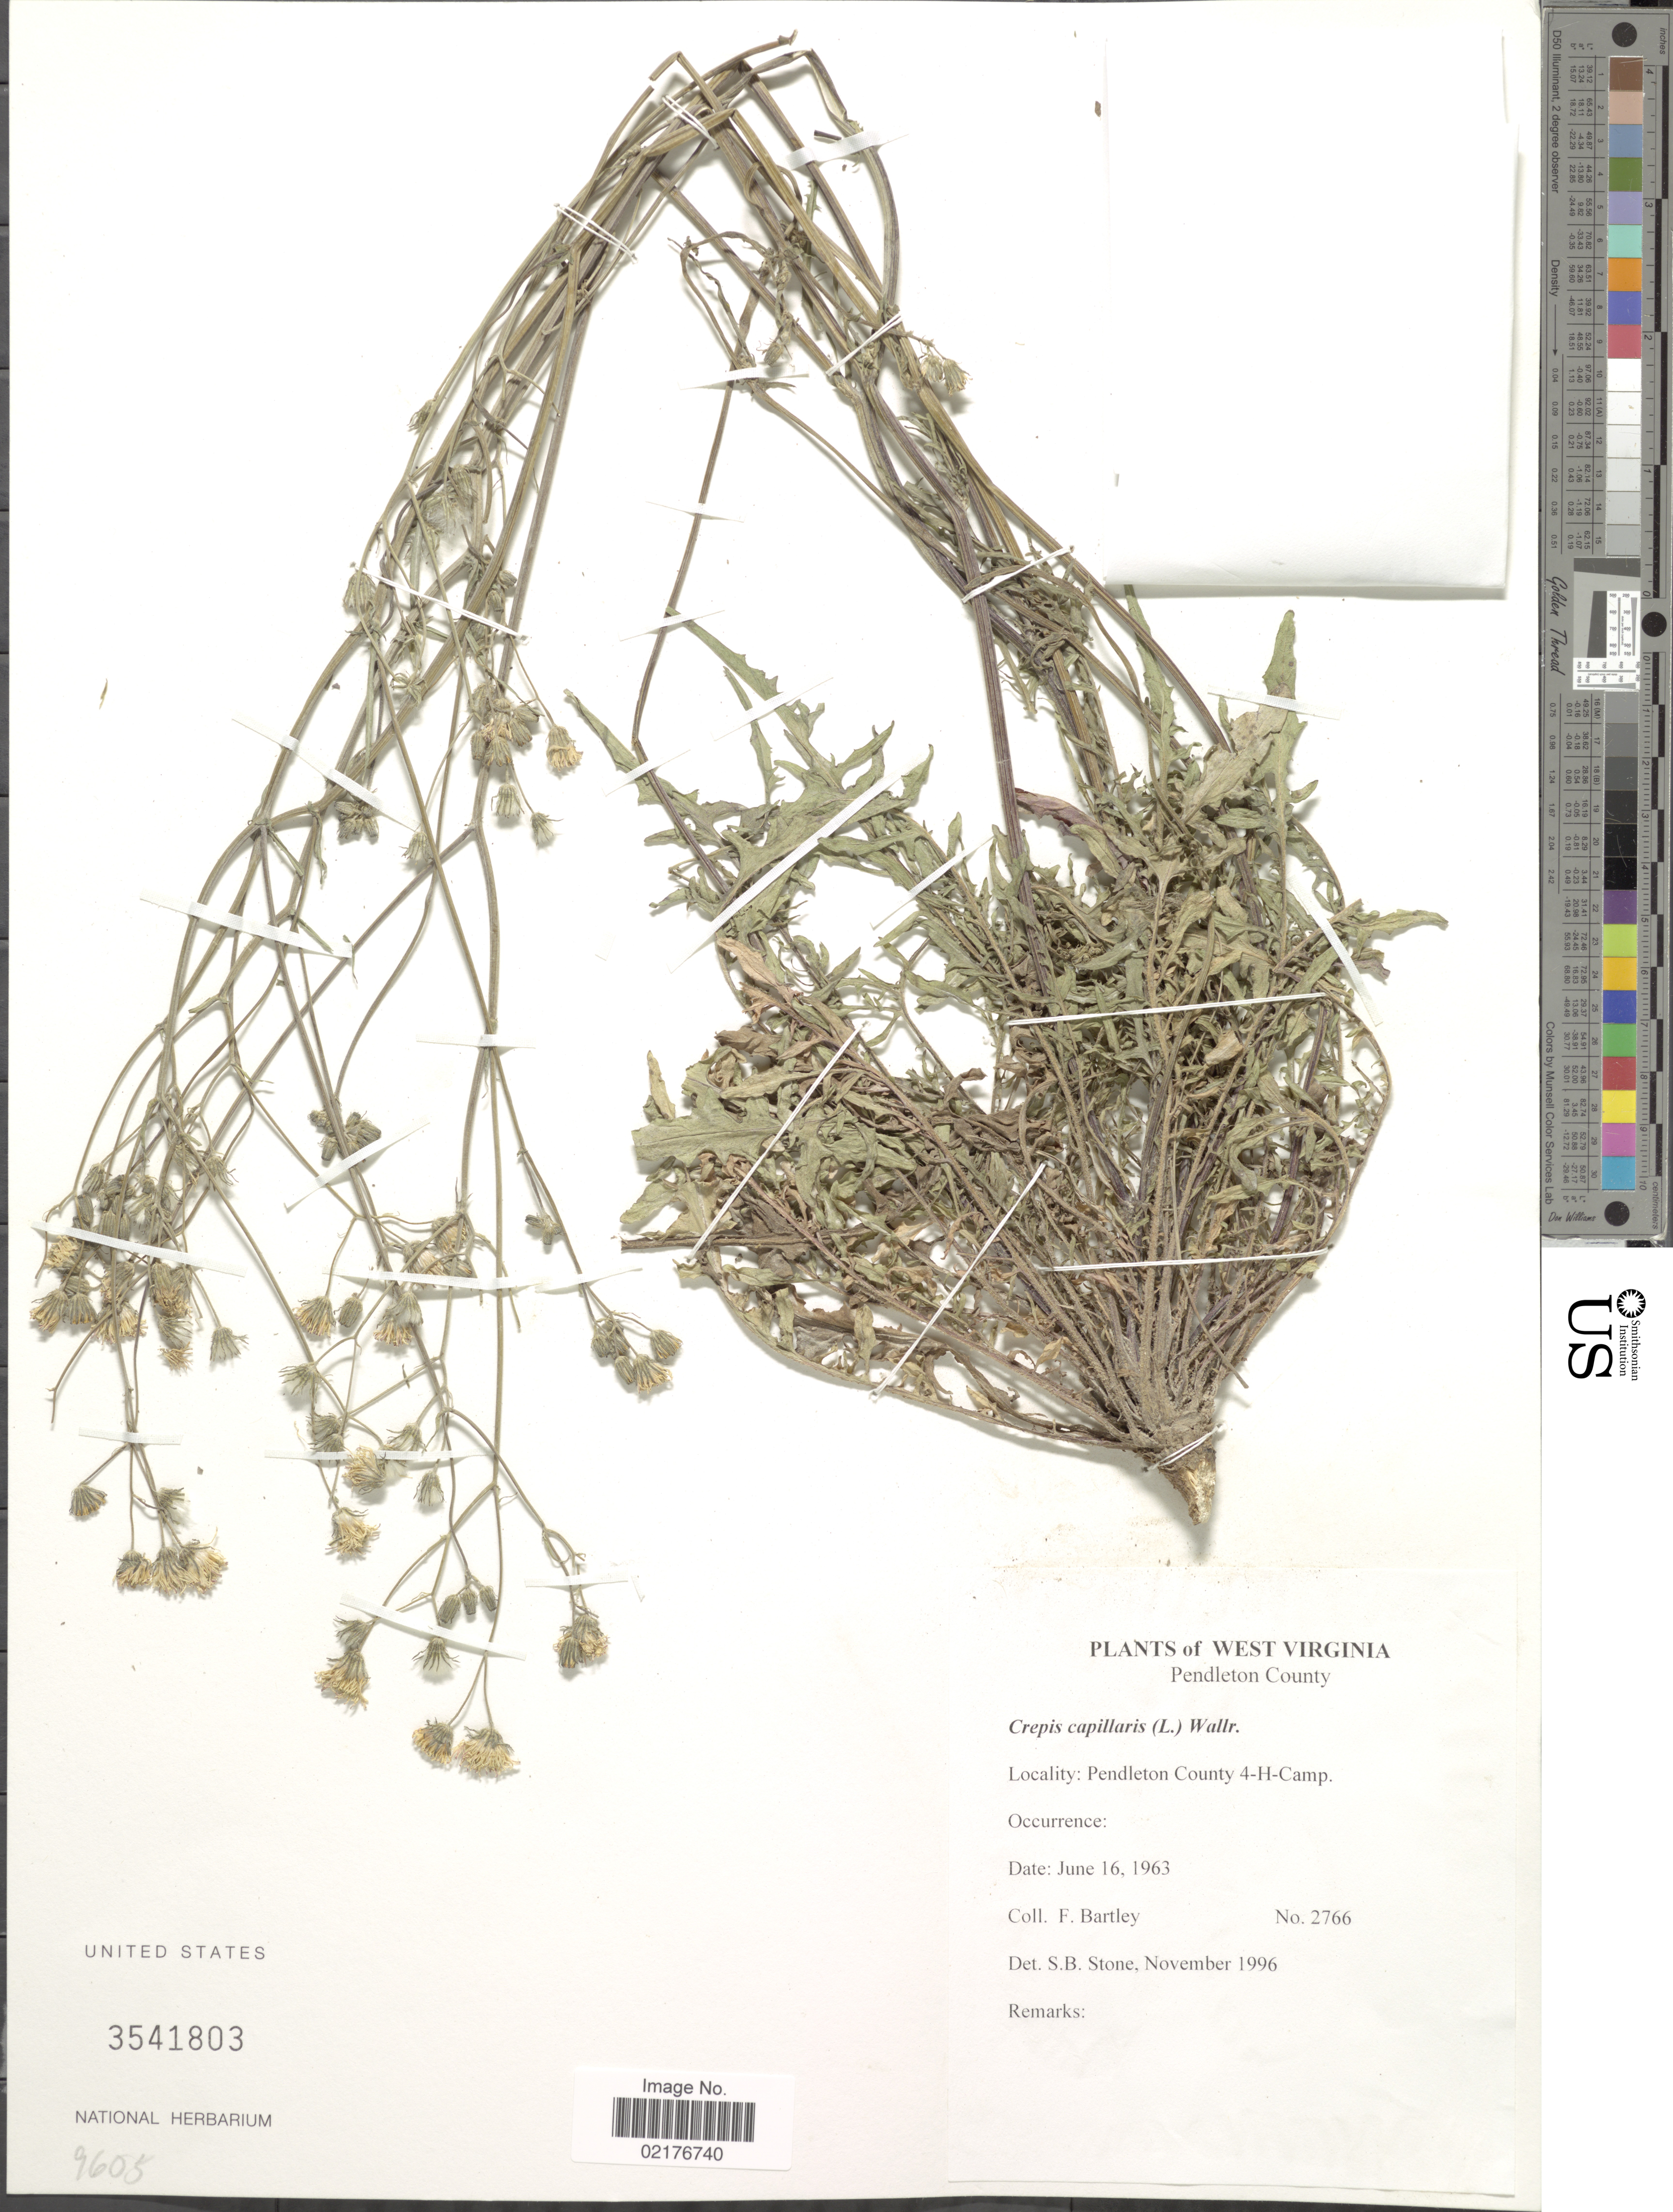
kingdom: Plantae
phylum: Tracheophyta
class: Magnoliopsida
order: Asterales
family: Asteraceae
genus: Crepis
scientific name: Crepis capillaris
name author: (L.) Wallr.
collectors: F. Bartley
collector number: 2766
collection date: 1963-06-16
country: United States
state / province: West Virginia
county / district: Pendleton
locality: Pendleton County, Pendleton County 4-H-Camp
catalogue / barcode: US 3541803